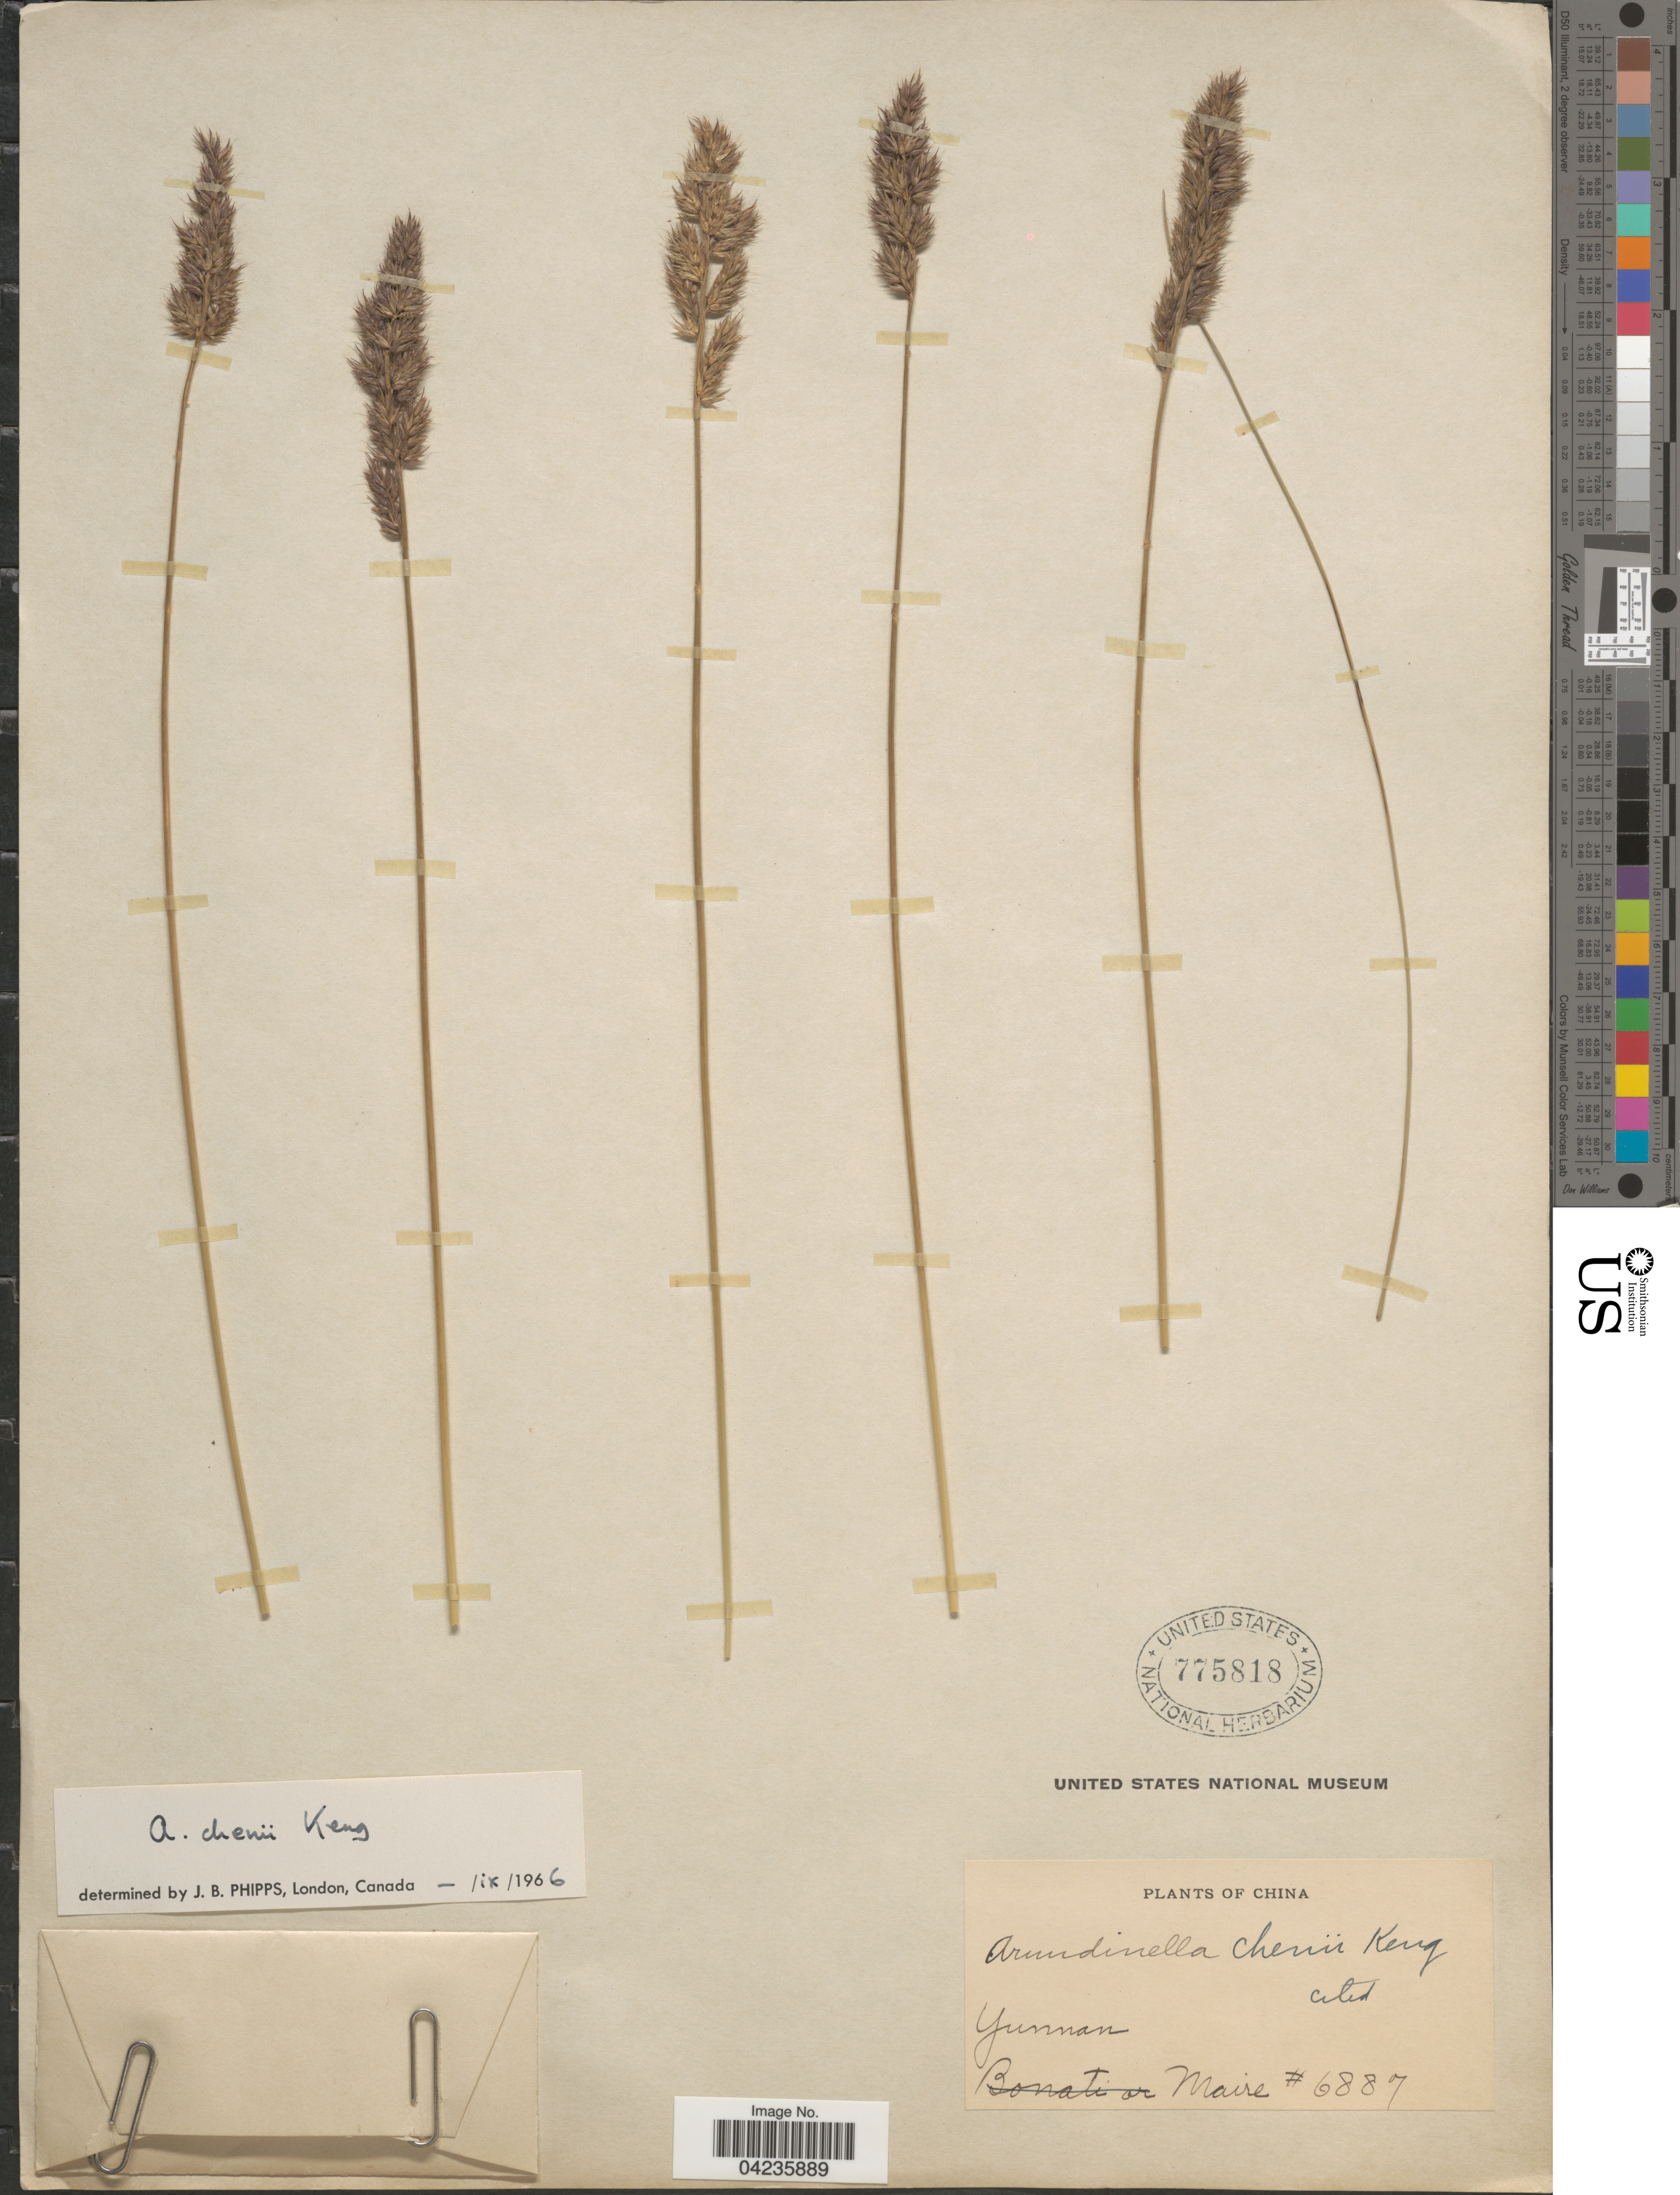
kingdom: Plantae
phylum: Tracheophyta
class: Liliopsida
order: Poales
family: Poaceae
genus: Arundinella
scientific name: Arundinella hookeri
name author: Munro ex Keng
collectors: Maire, --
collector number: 6887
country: China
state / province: Yunnan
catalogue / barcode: US 775818